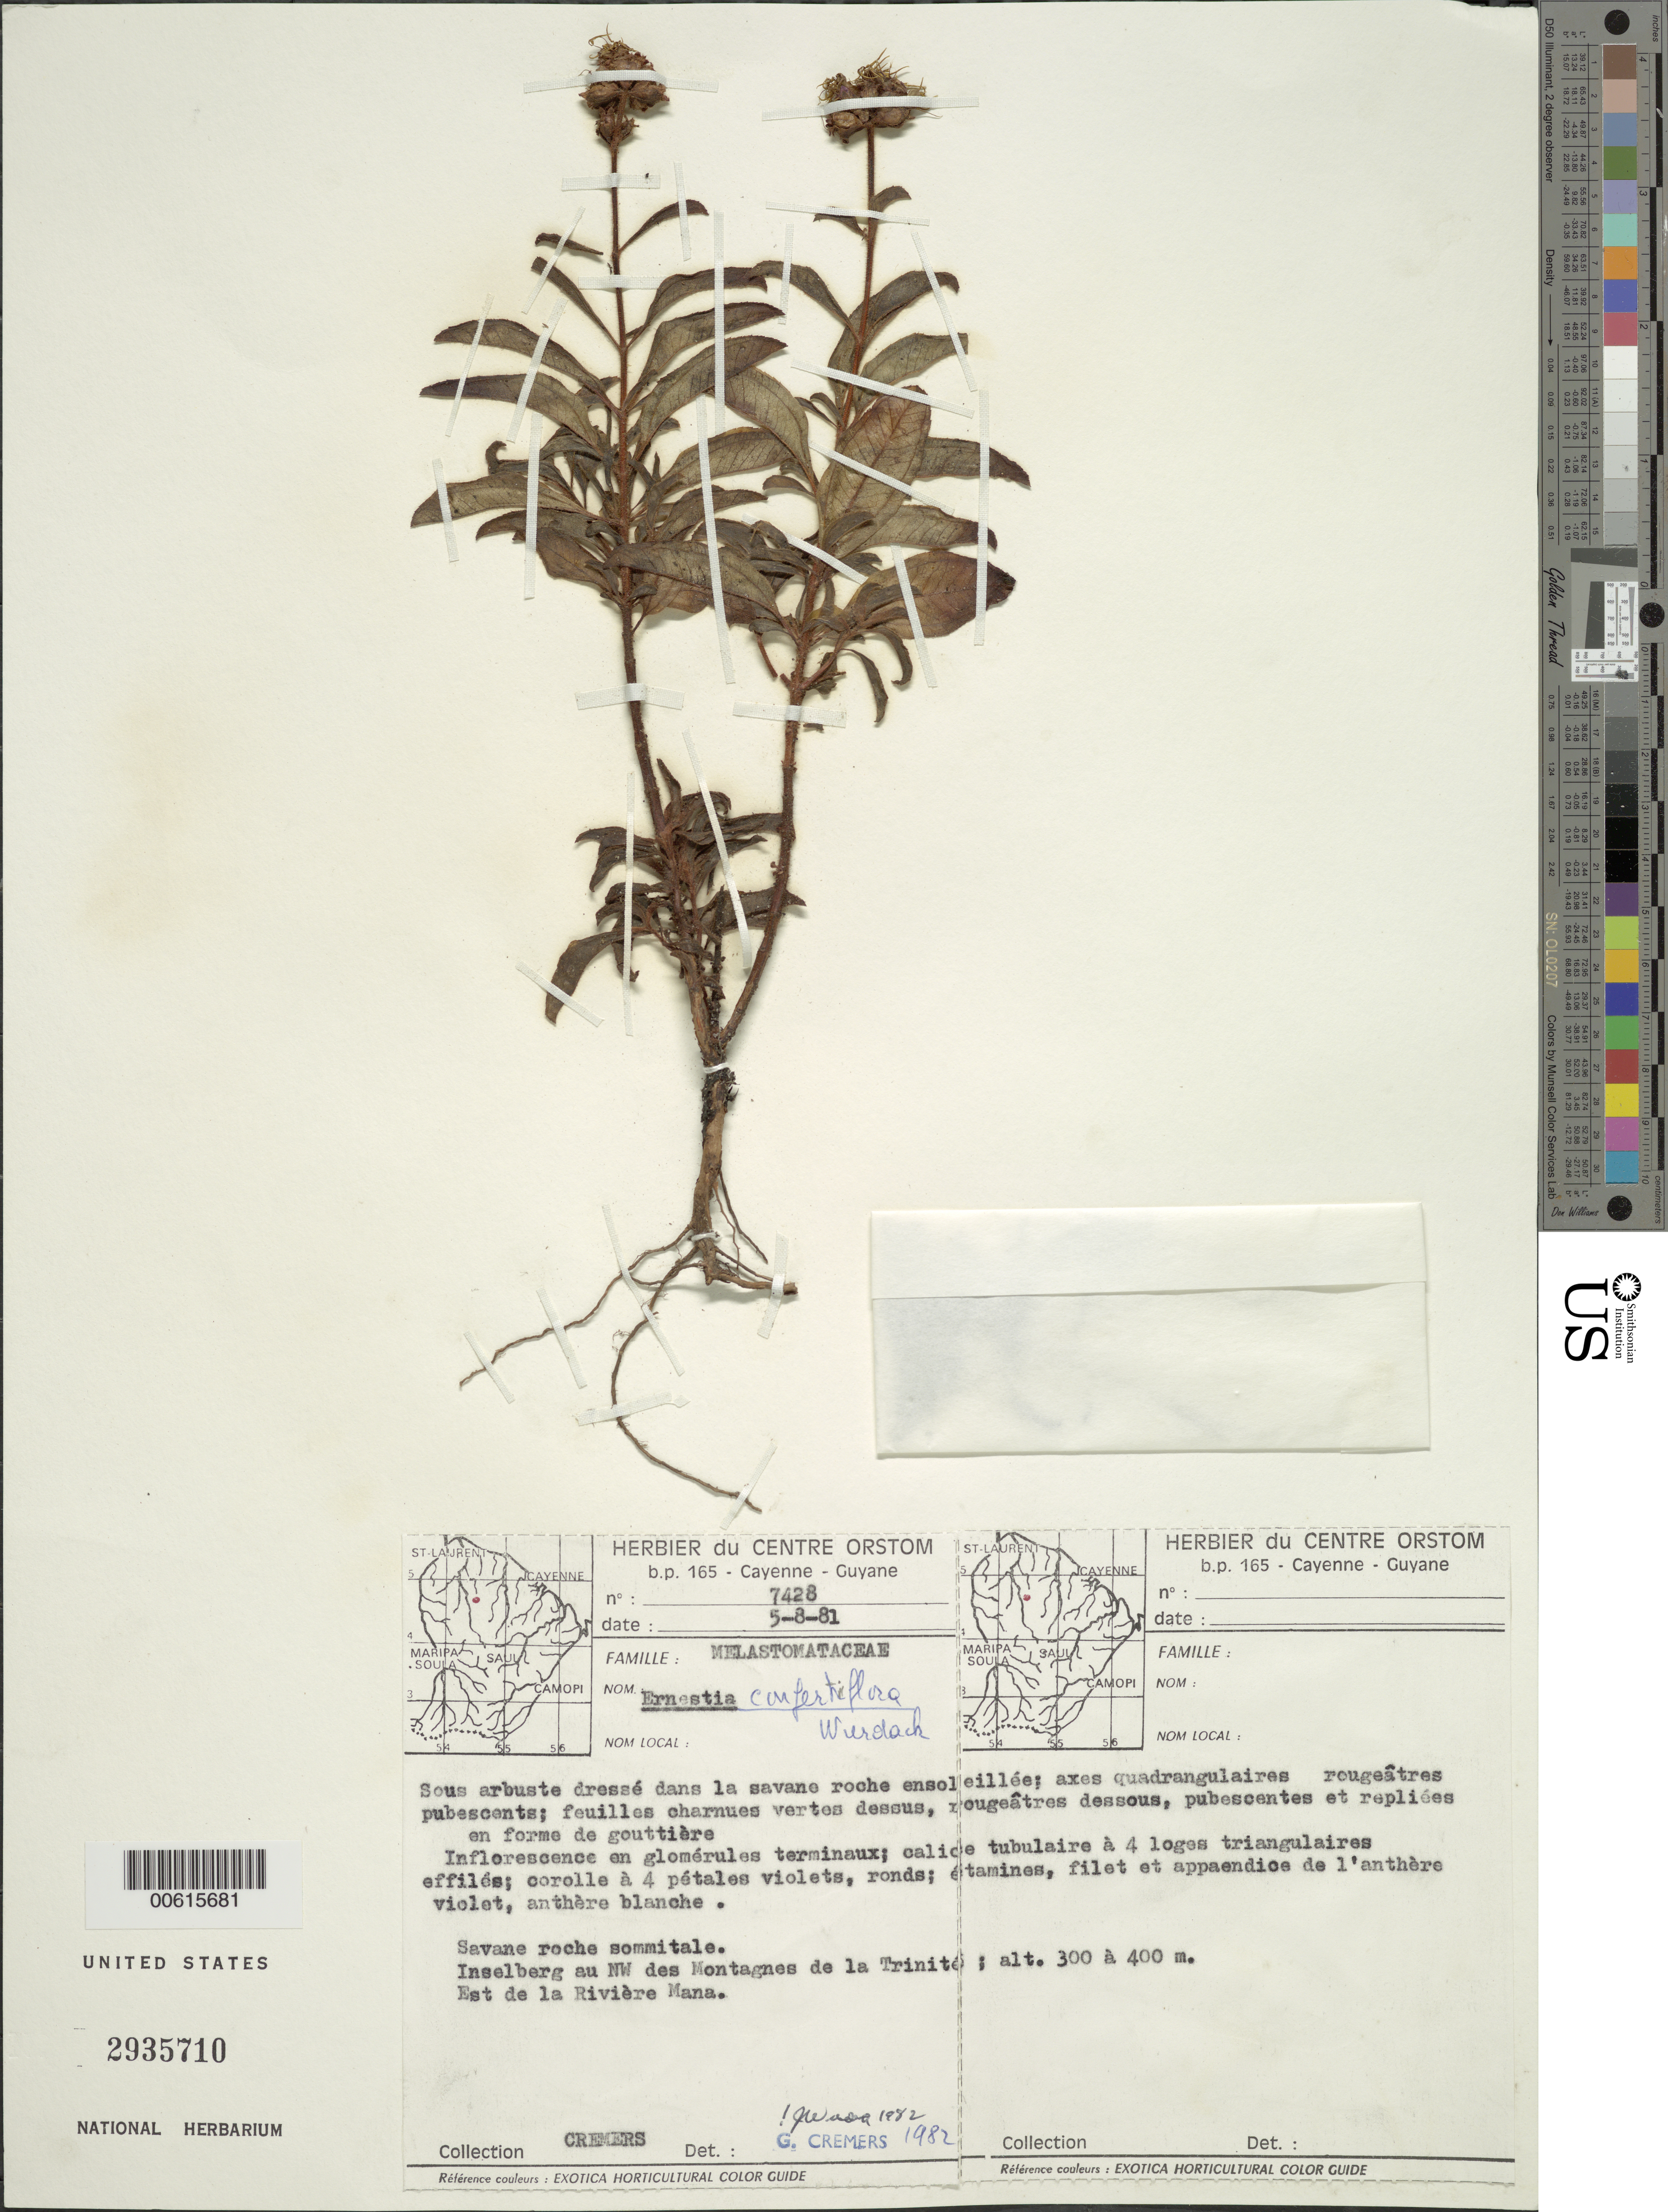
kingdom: Plantae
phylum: Tracheophyta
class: Magnoliopsida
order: Myrtales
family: Melastomataceae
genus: Ernestia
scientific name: Ernestia confertiflora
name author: Wurdack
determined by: Wurdack, John J., (US), US (UNITED STATES)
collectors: G. Cremers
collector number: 7428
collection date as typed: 5-Aug-81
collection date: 1981-08-05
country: French Guiana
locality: Inselberg, NW de Montagnes de la Trinité, E of Mana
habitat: Savane roche sommitale. Dans la savane roche ensoleillee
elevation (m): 300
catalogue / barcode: US 2935710